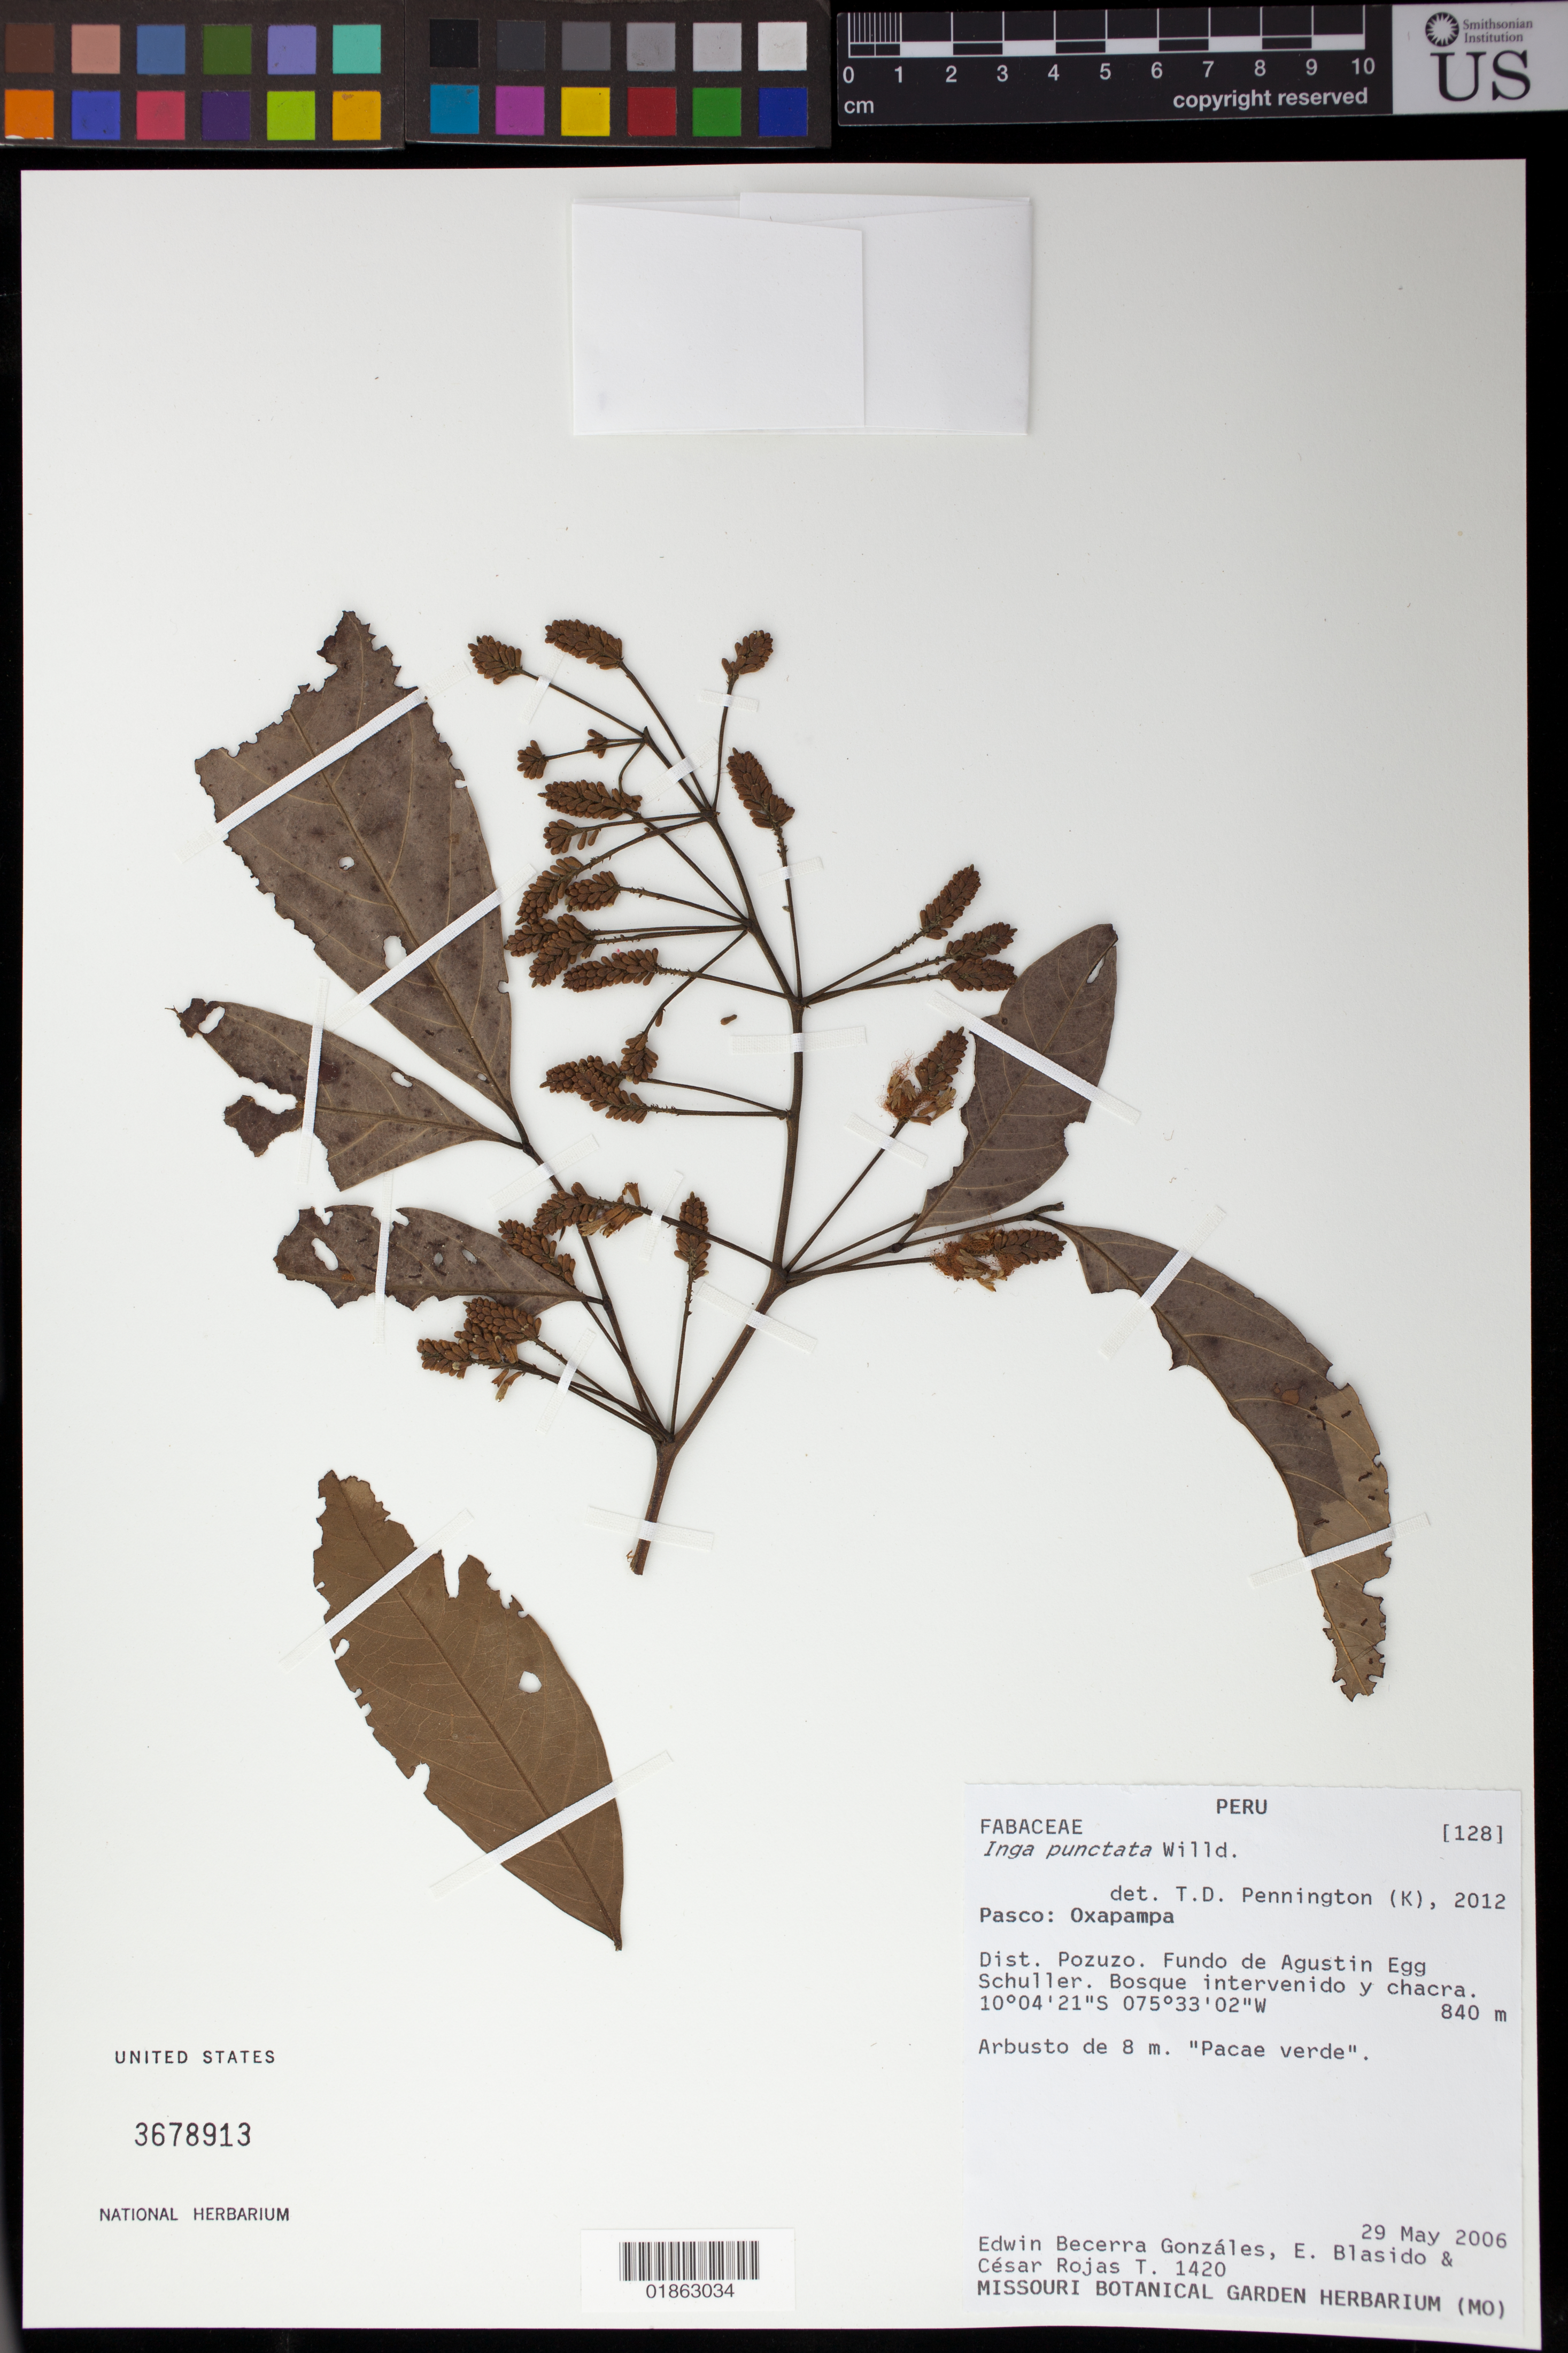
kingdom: Plantae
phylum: Tracheophyta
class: Magnoliopsida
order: Fabales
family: Fabaceae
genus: Inga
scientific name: Inga punctata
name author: Willd.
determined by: Pennington, T. D., (K)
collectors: E. Gonzáles, E. Blasido & C. Rojas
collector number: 1420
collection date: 2006-05-29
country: Peru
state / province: Pasco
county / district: Oxapampa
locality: Dist. Pozuzo. Fundo de Agustin Egg Schuller.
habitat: Bosque intervenido y chacra.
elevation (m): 840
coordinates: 10 04 21 S, 075 33 02 W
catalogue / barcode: US 3678913